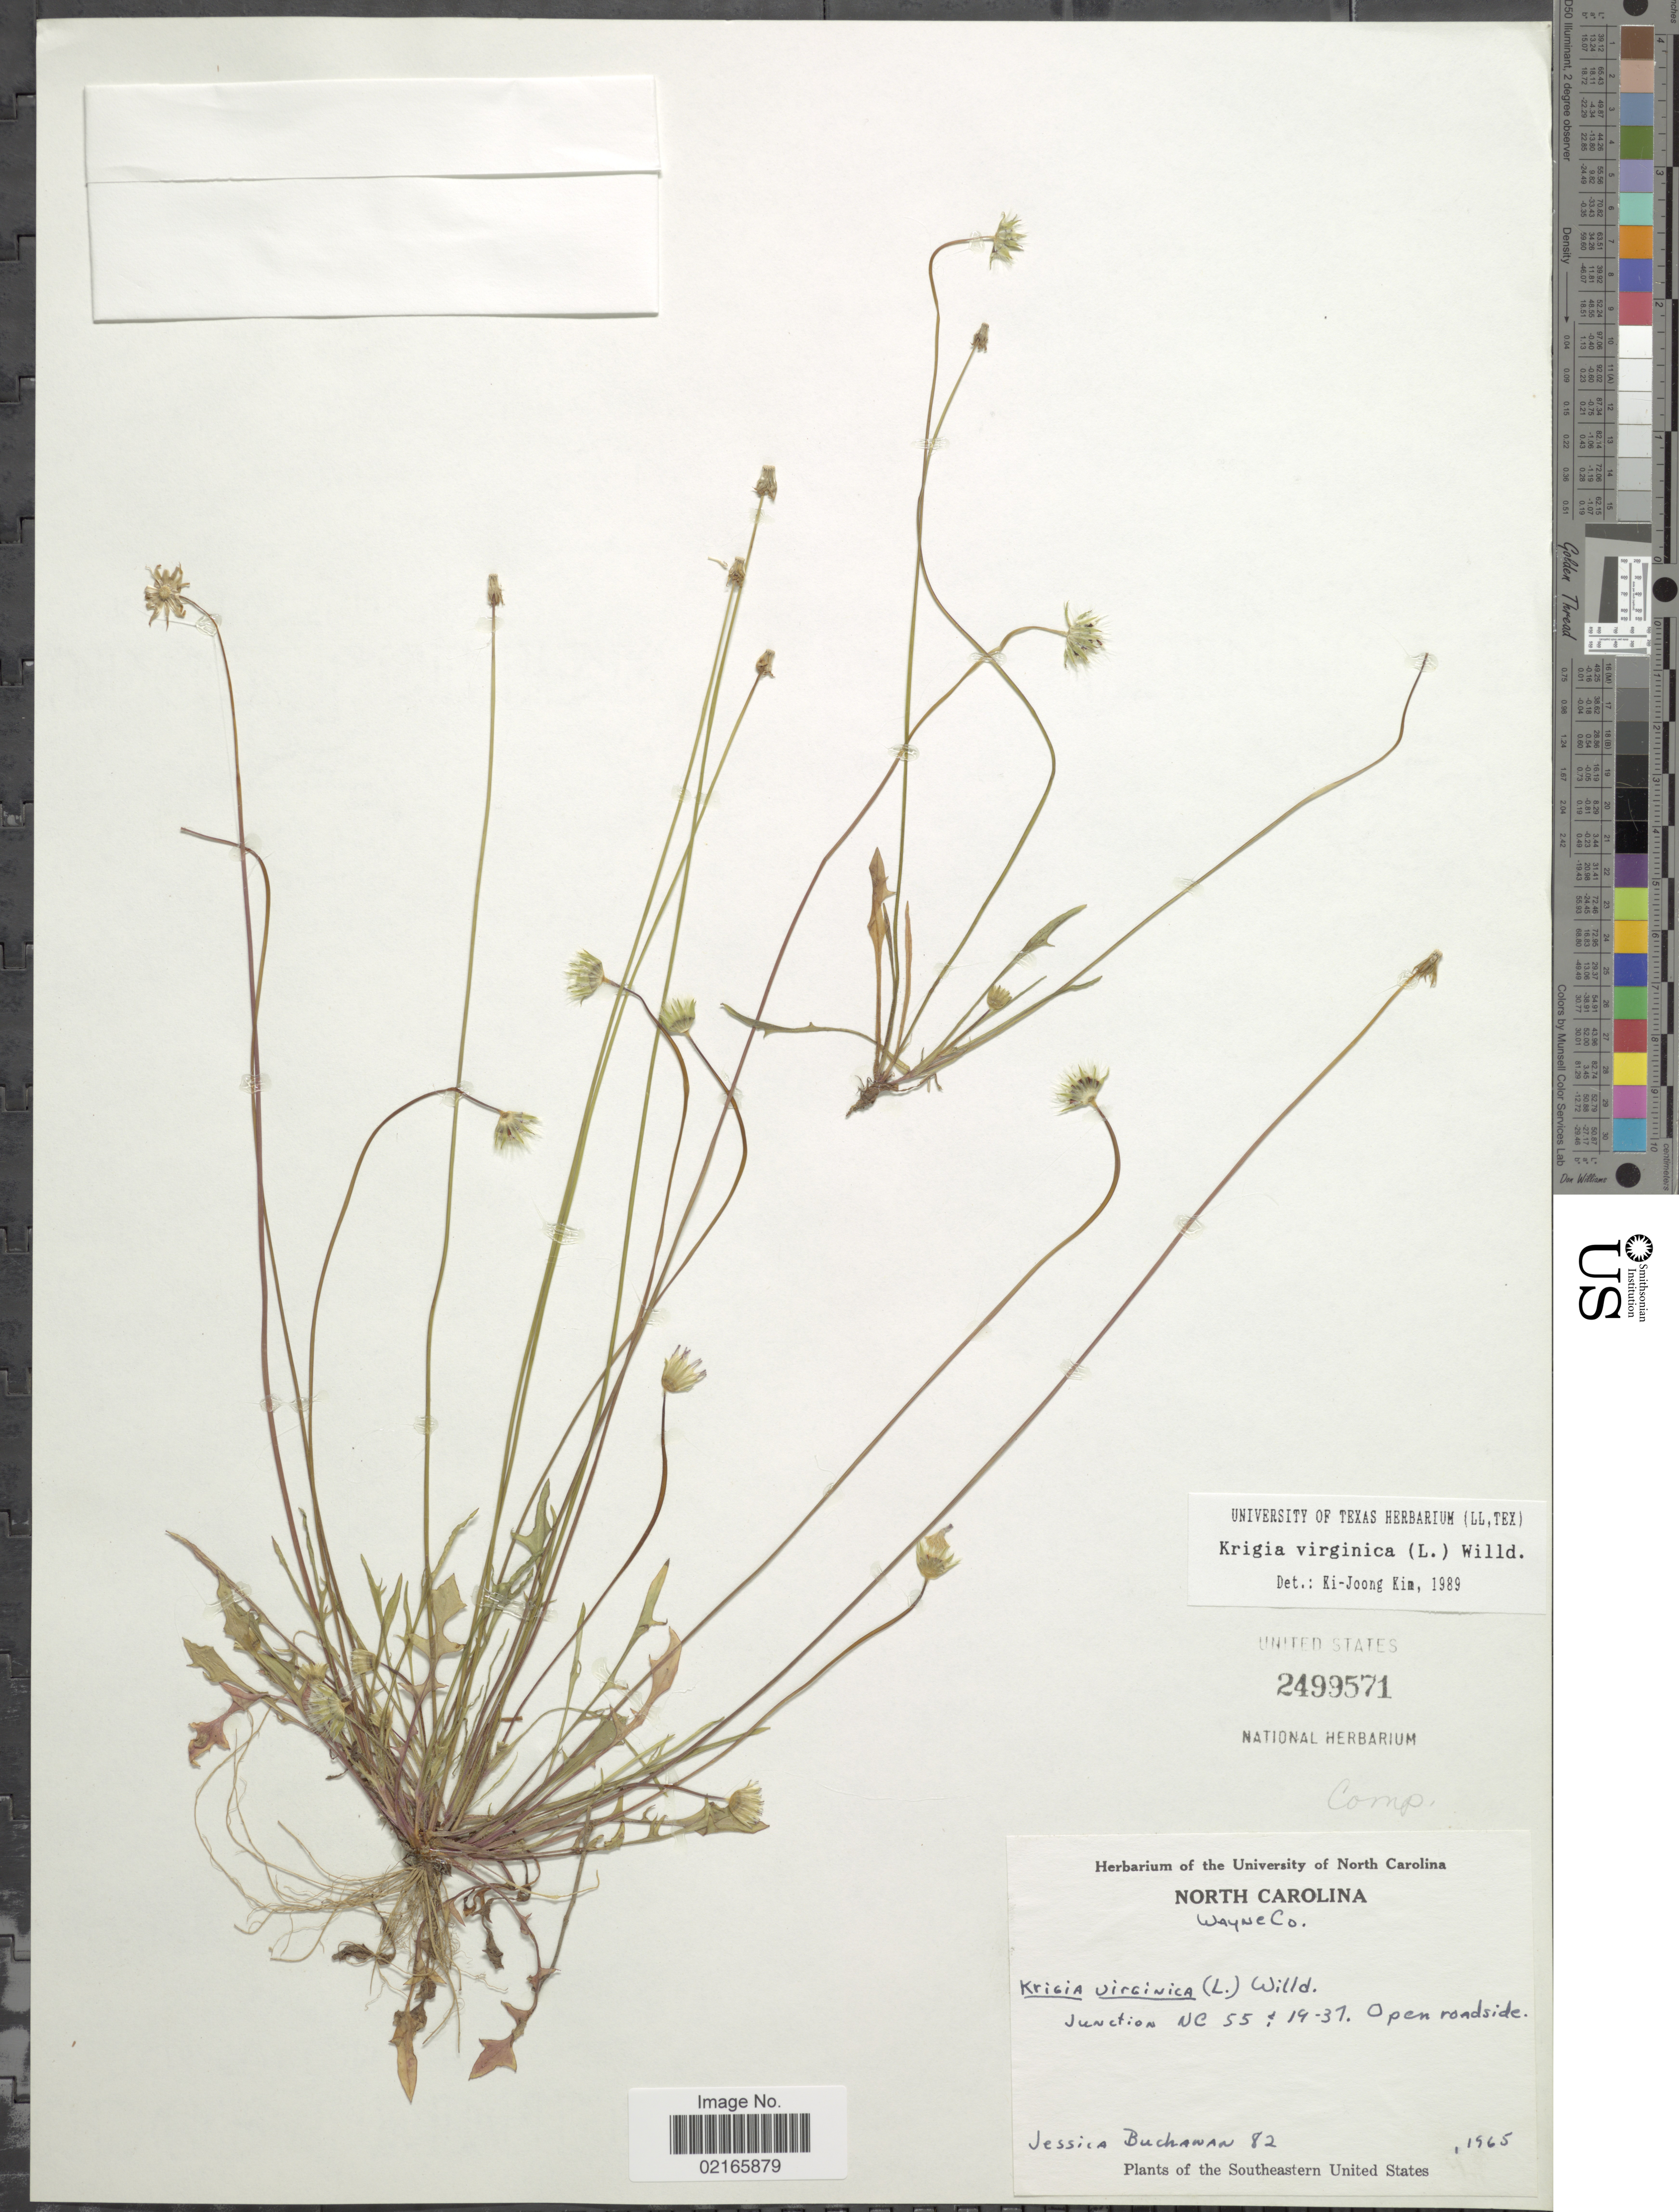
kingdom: Plantae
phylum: Tracheophyta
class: Magnoliopsida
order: Asterales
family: Asteraceae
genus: Krigia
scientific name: Krigia virginica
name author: (L.) Willd.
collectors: J. Buchanan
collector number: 82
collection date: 1965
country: United States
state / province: North Carolina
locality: Wayne Co., Junction NC 55 19-37, open roadside, Southeastern United States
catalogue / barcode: US 2499571